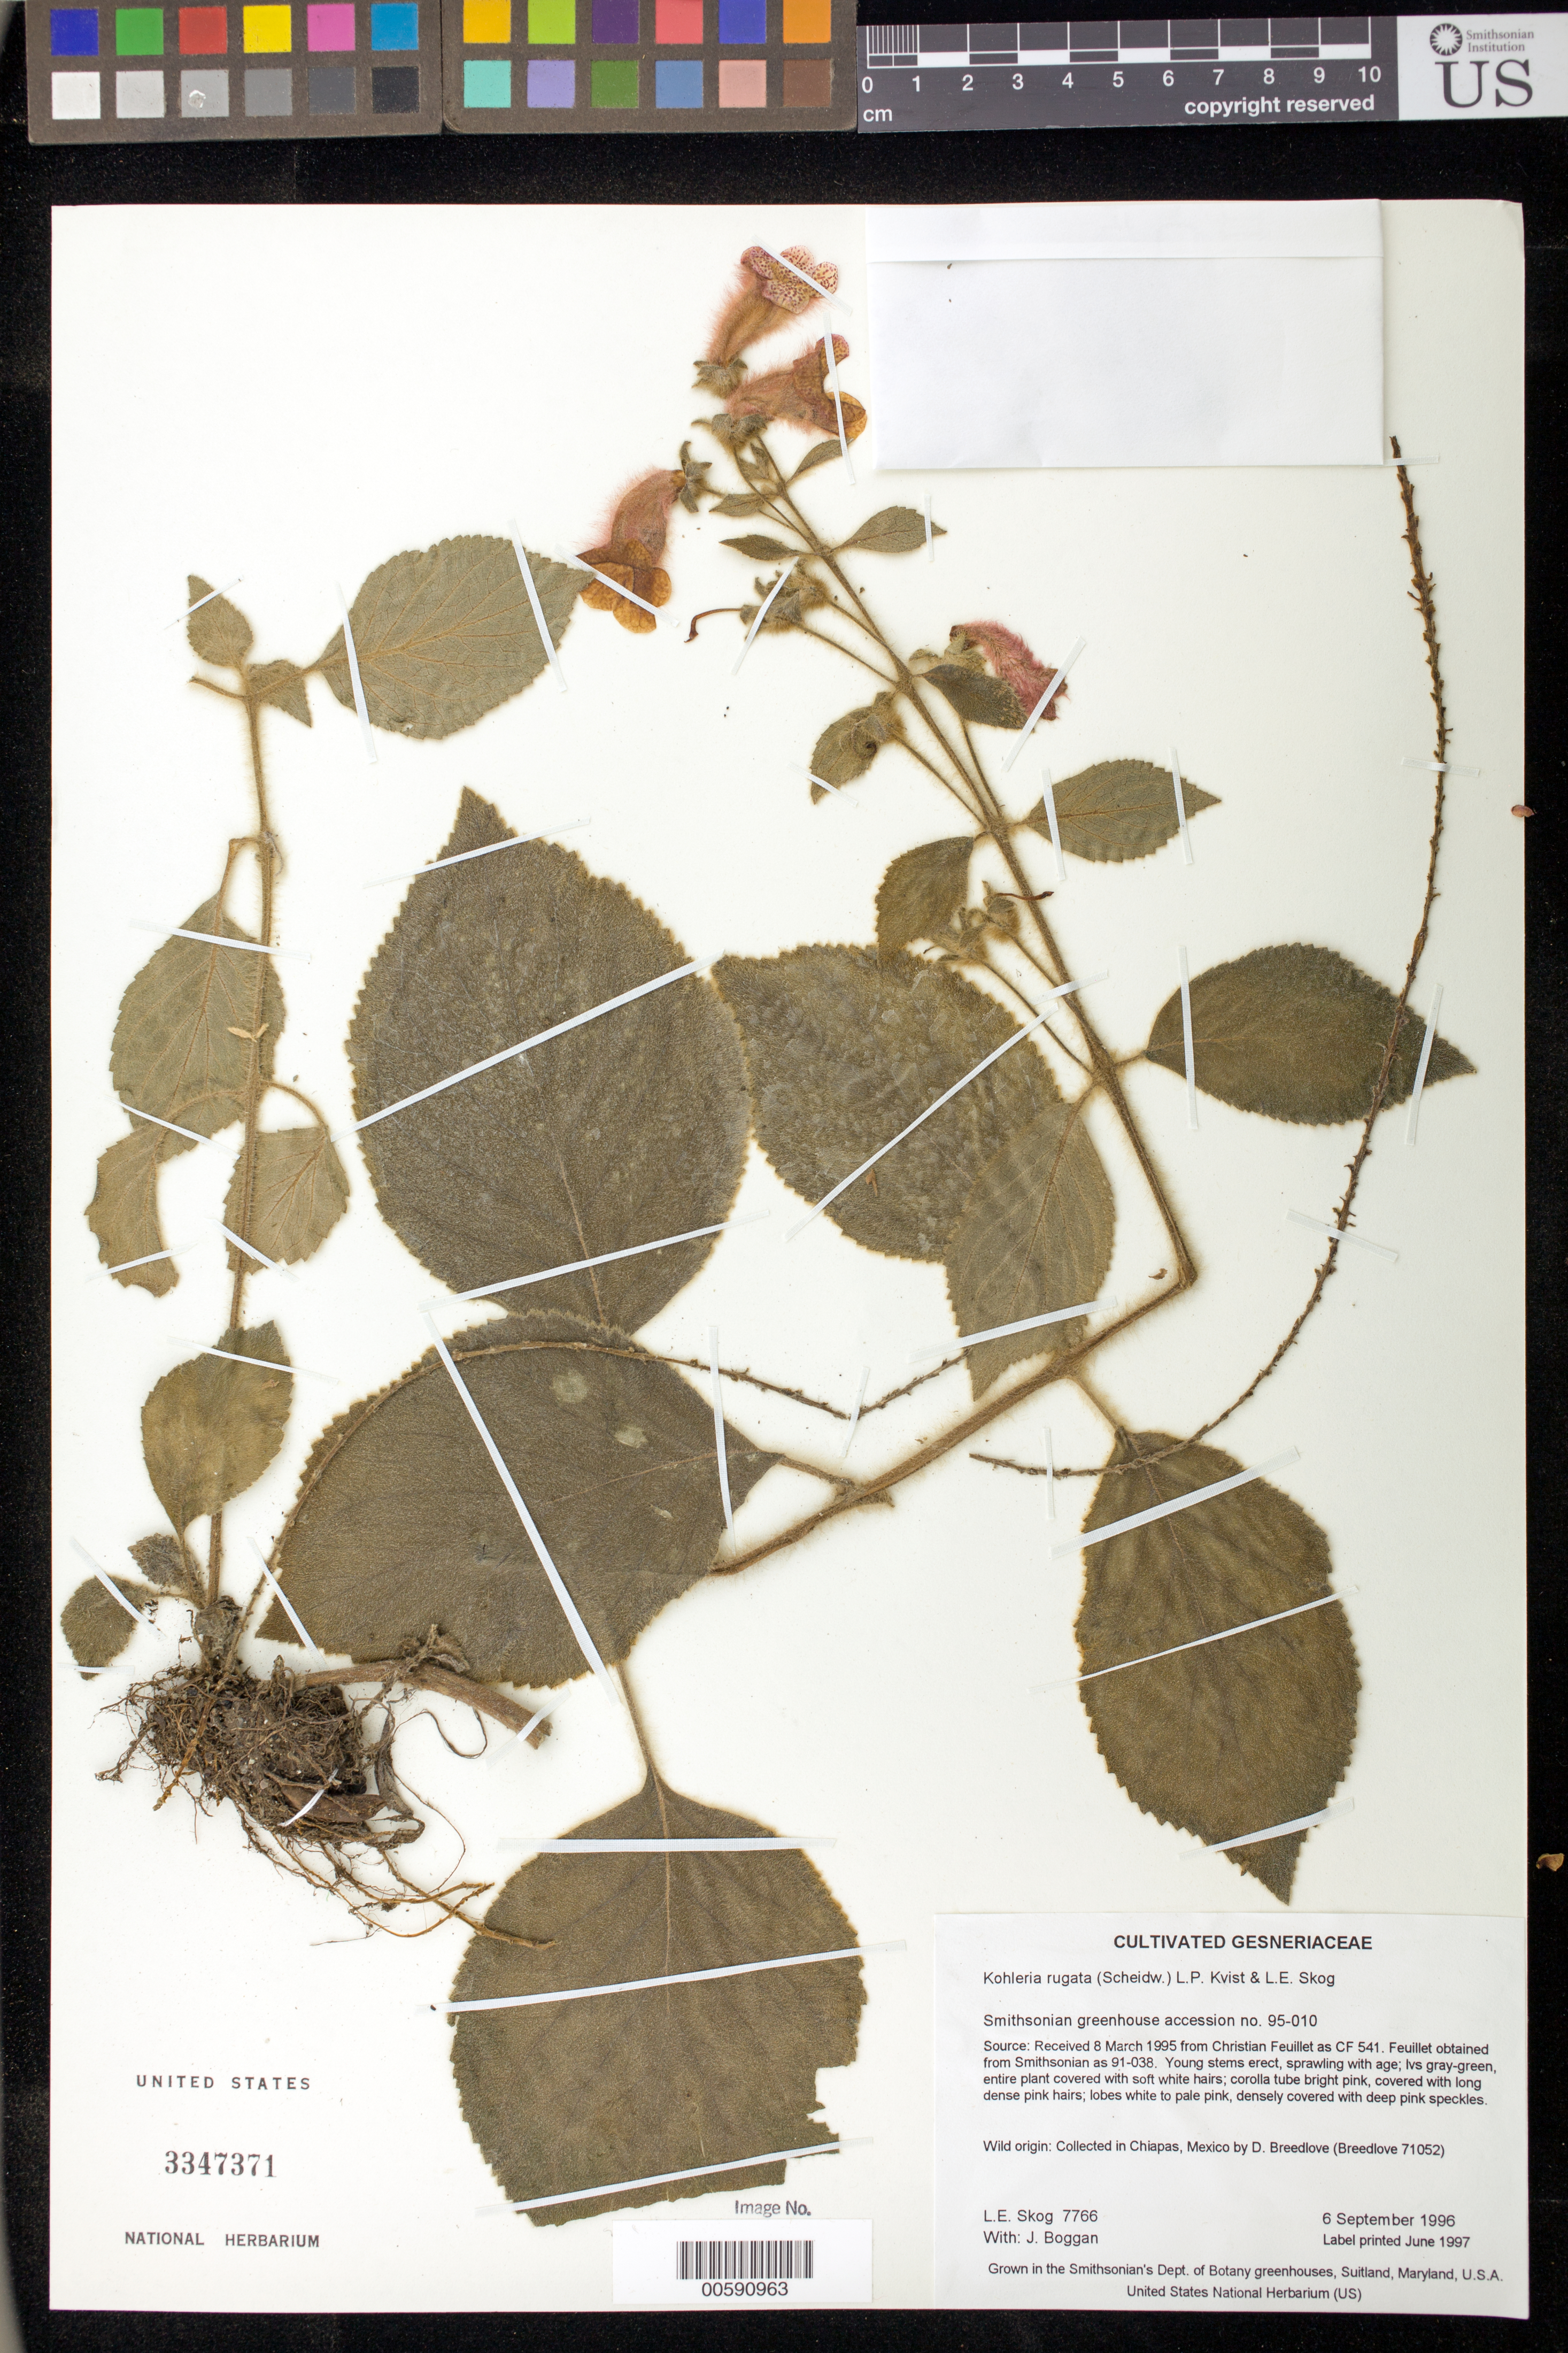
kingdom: Plantae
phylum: Tracheophyta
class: Magnoliopsida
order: Lamiales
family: Gesneriaceae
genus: Kohleria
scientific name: Kohleria rugata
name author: (Scheidw.) L.P. Kvist & L.E. Skog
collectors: L. E. Skog & J. K. Boggan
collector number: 7766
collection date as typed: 06 Sep 1996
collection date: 1996-09-06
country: Mexico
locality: Grown in the Smithsonian's Dept. of Botany greenhouses, Suitland, Maryland, U.S.A.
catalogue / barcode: US 3347371